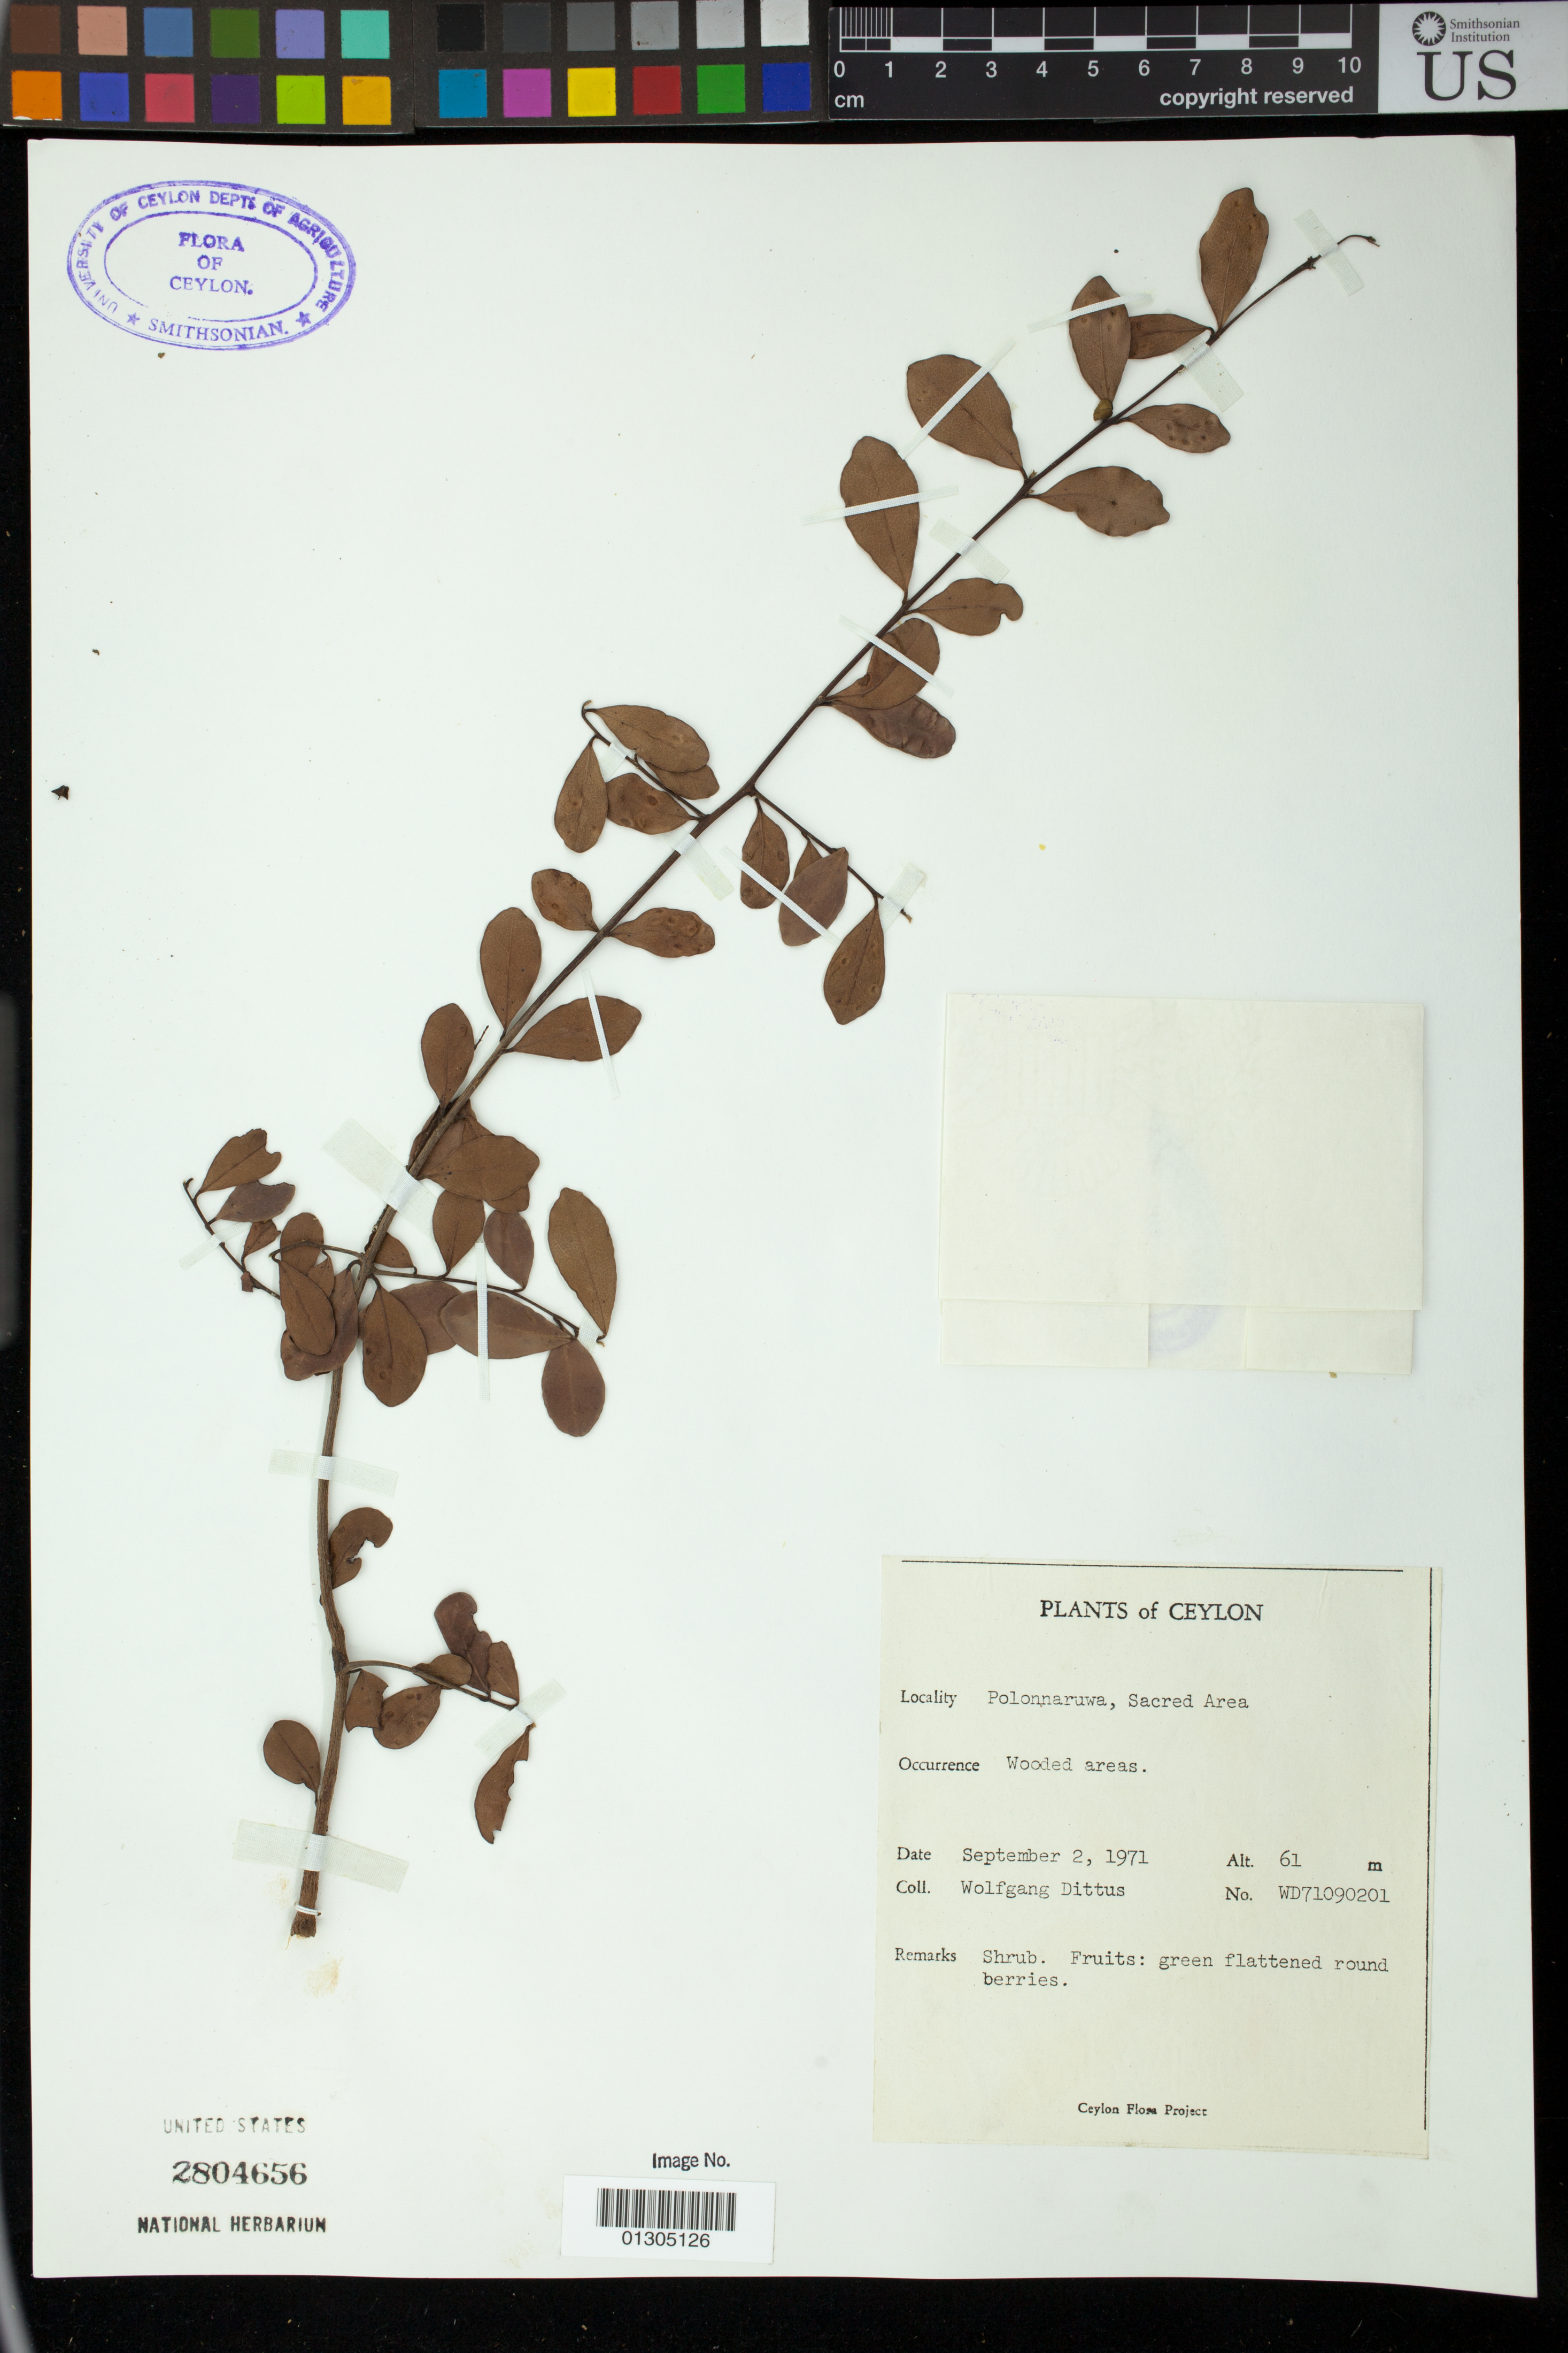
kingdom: Plantae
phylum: Tracheophyta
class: Magnoliopsida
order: Malpighiales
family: Euphorbiaceae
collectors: W. Dittus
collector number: WD71090201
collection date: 1971-09-02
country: Sri Lanka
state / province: North Central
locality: Polonnaruwa, Sacred Area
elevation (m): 61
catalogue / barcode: US 2804656